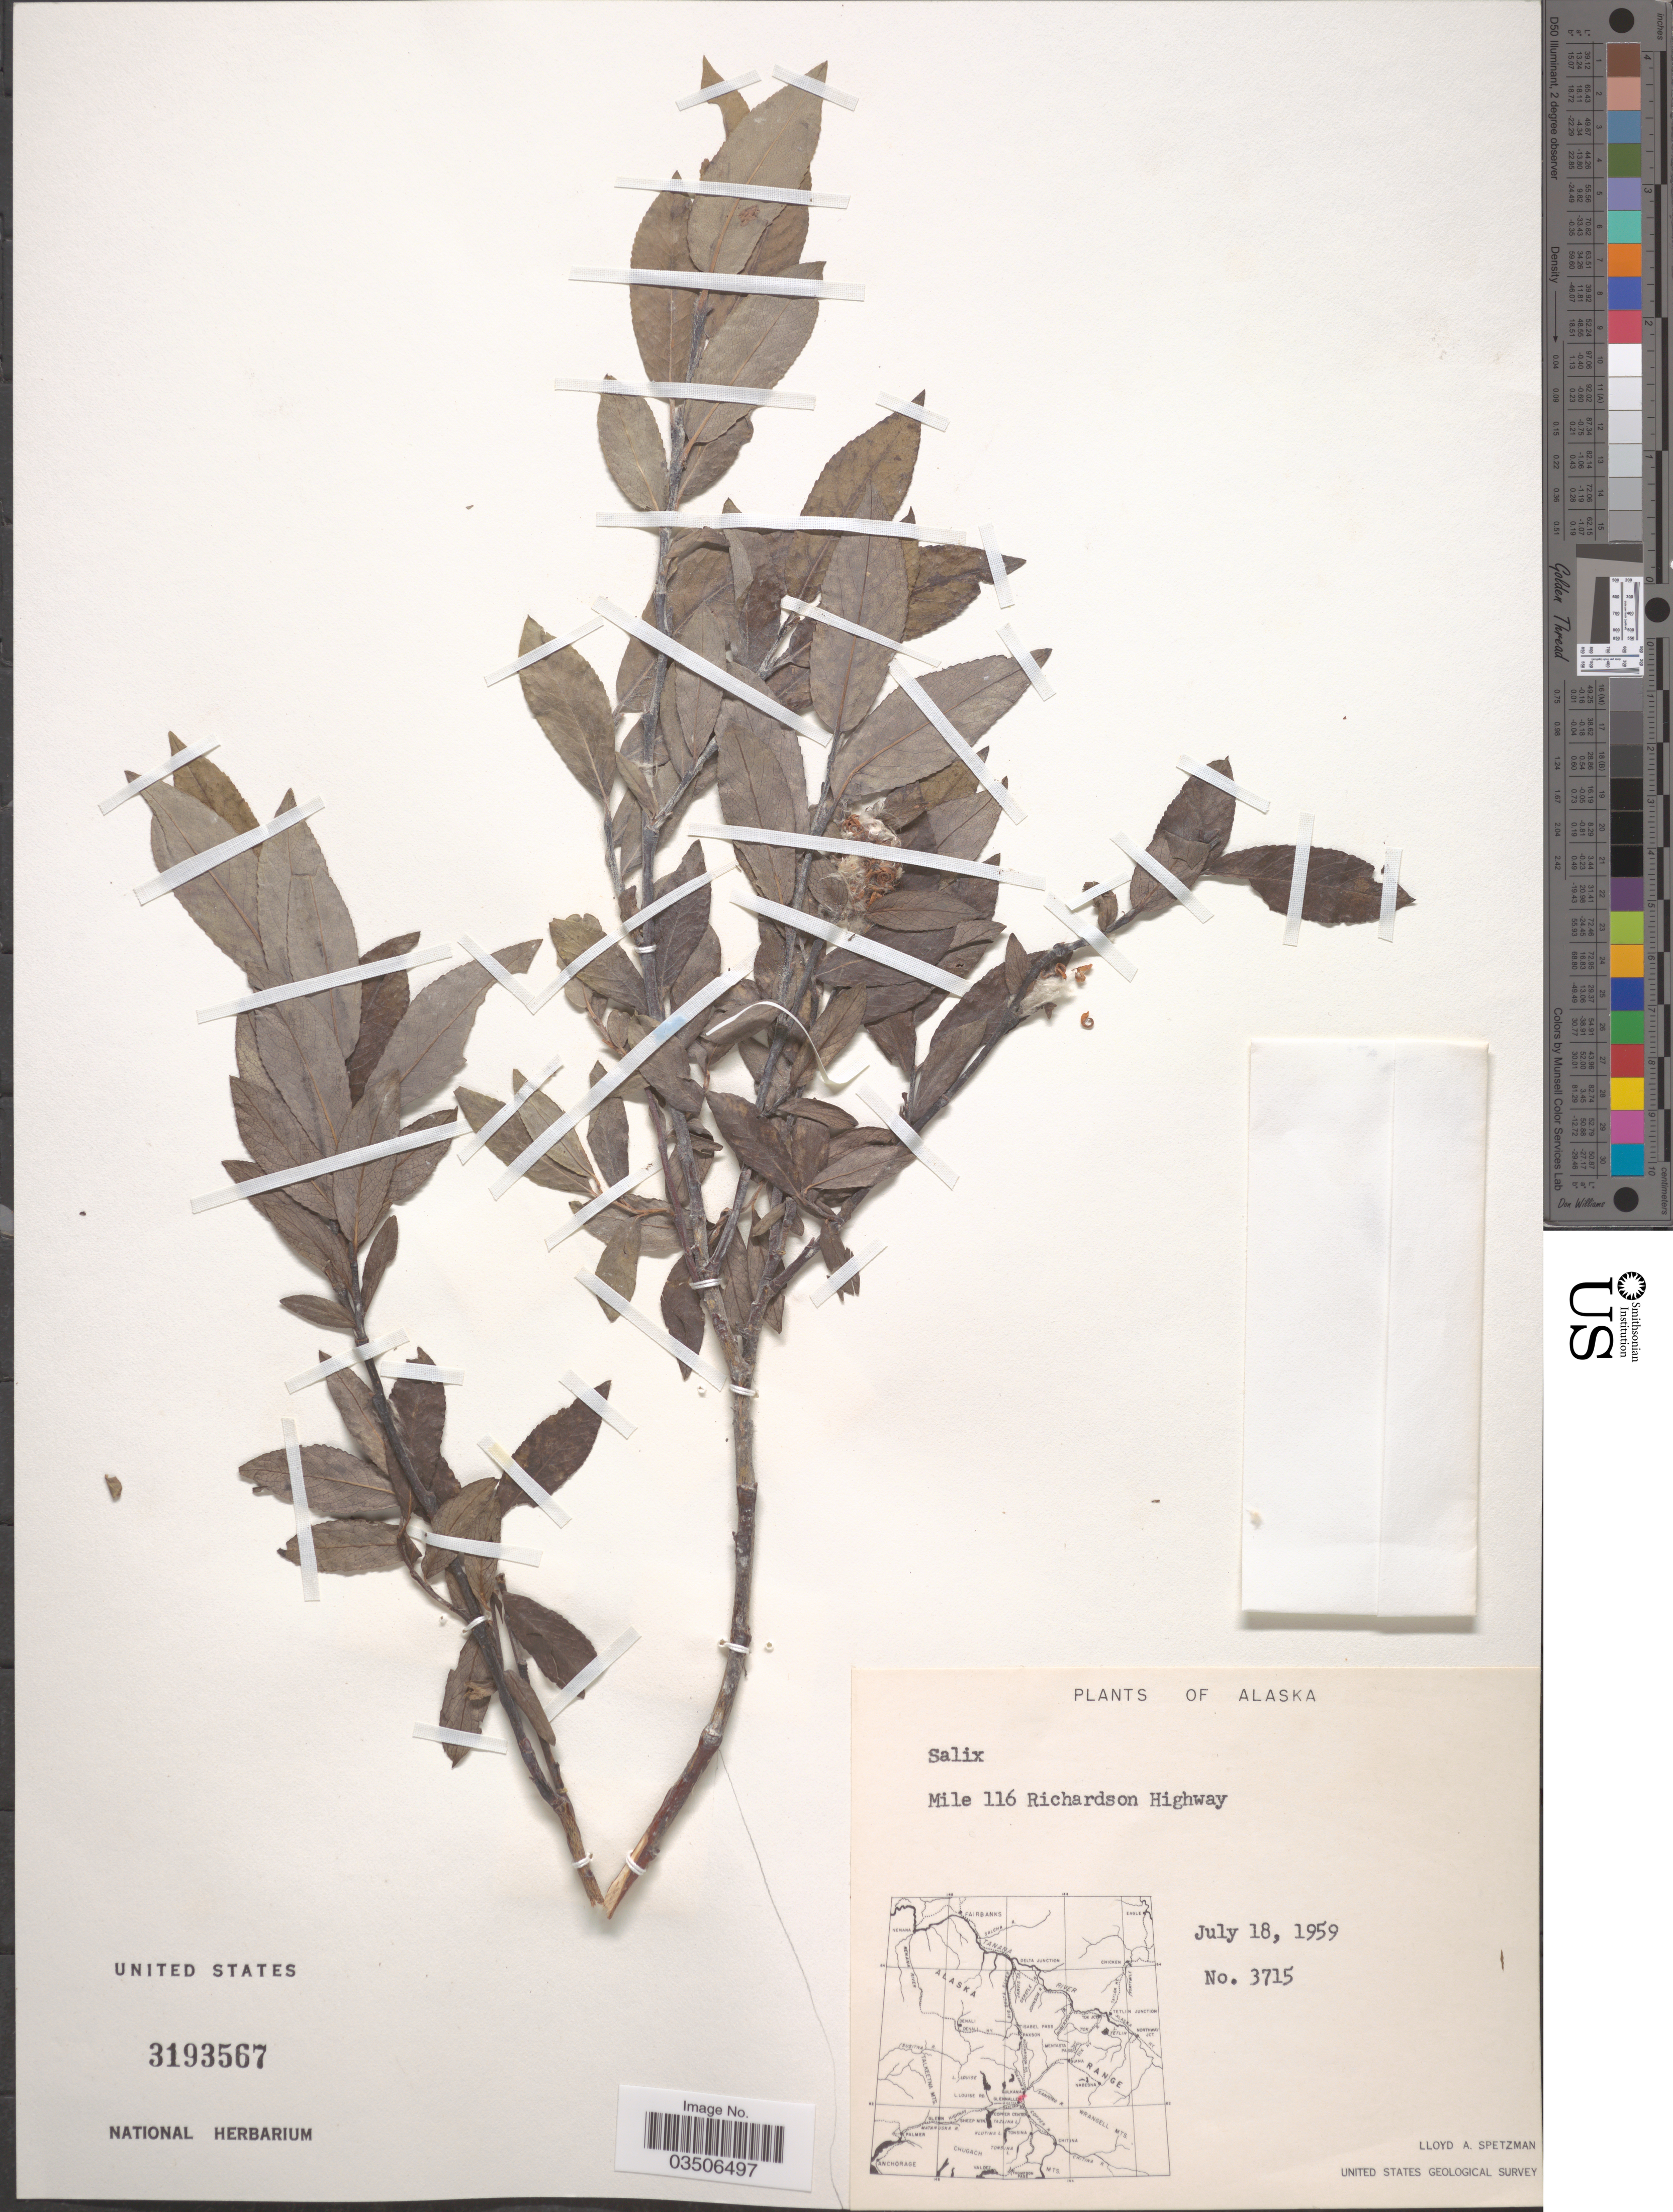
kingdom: Plantae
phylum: Tracheophyta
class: Magnoliopsida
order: Malpighiales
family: Salicaceae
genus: Salix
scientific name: Salix cordata x S. sericea Marshall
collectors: L. Spetzman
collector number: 3715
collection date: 1959-07-18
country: United States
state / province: Alaska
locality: Mile 116 Richardson Highway.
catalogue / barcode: US 3193567